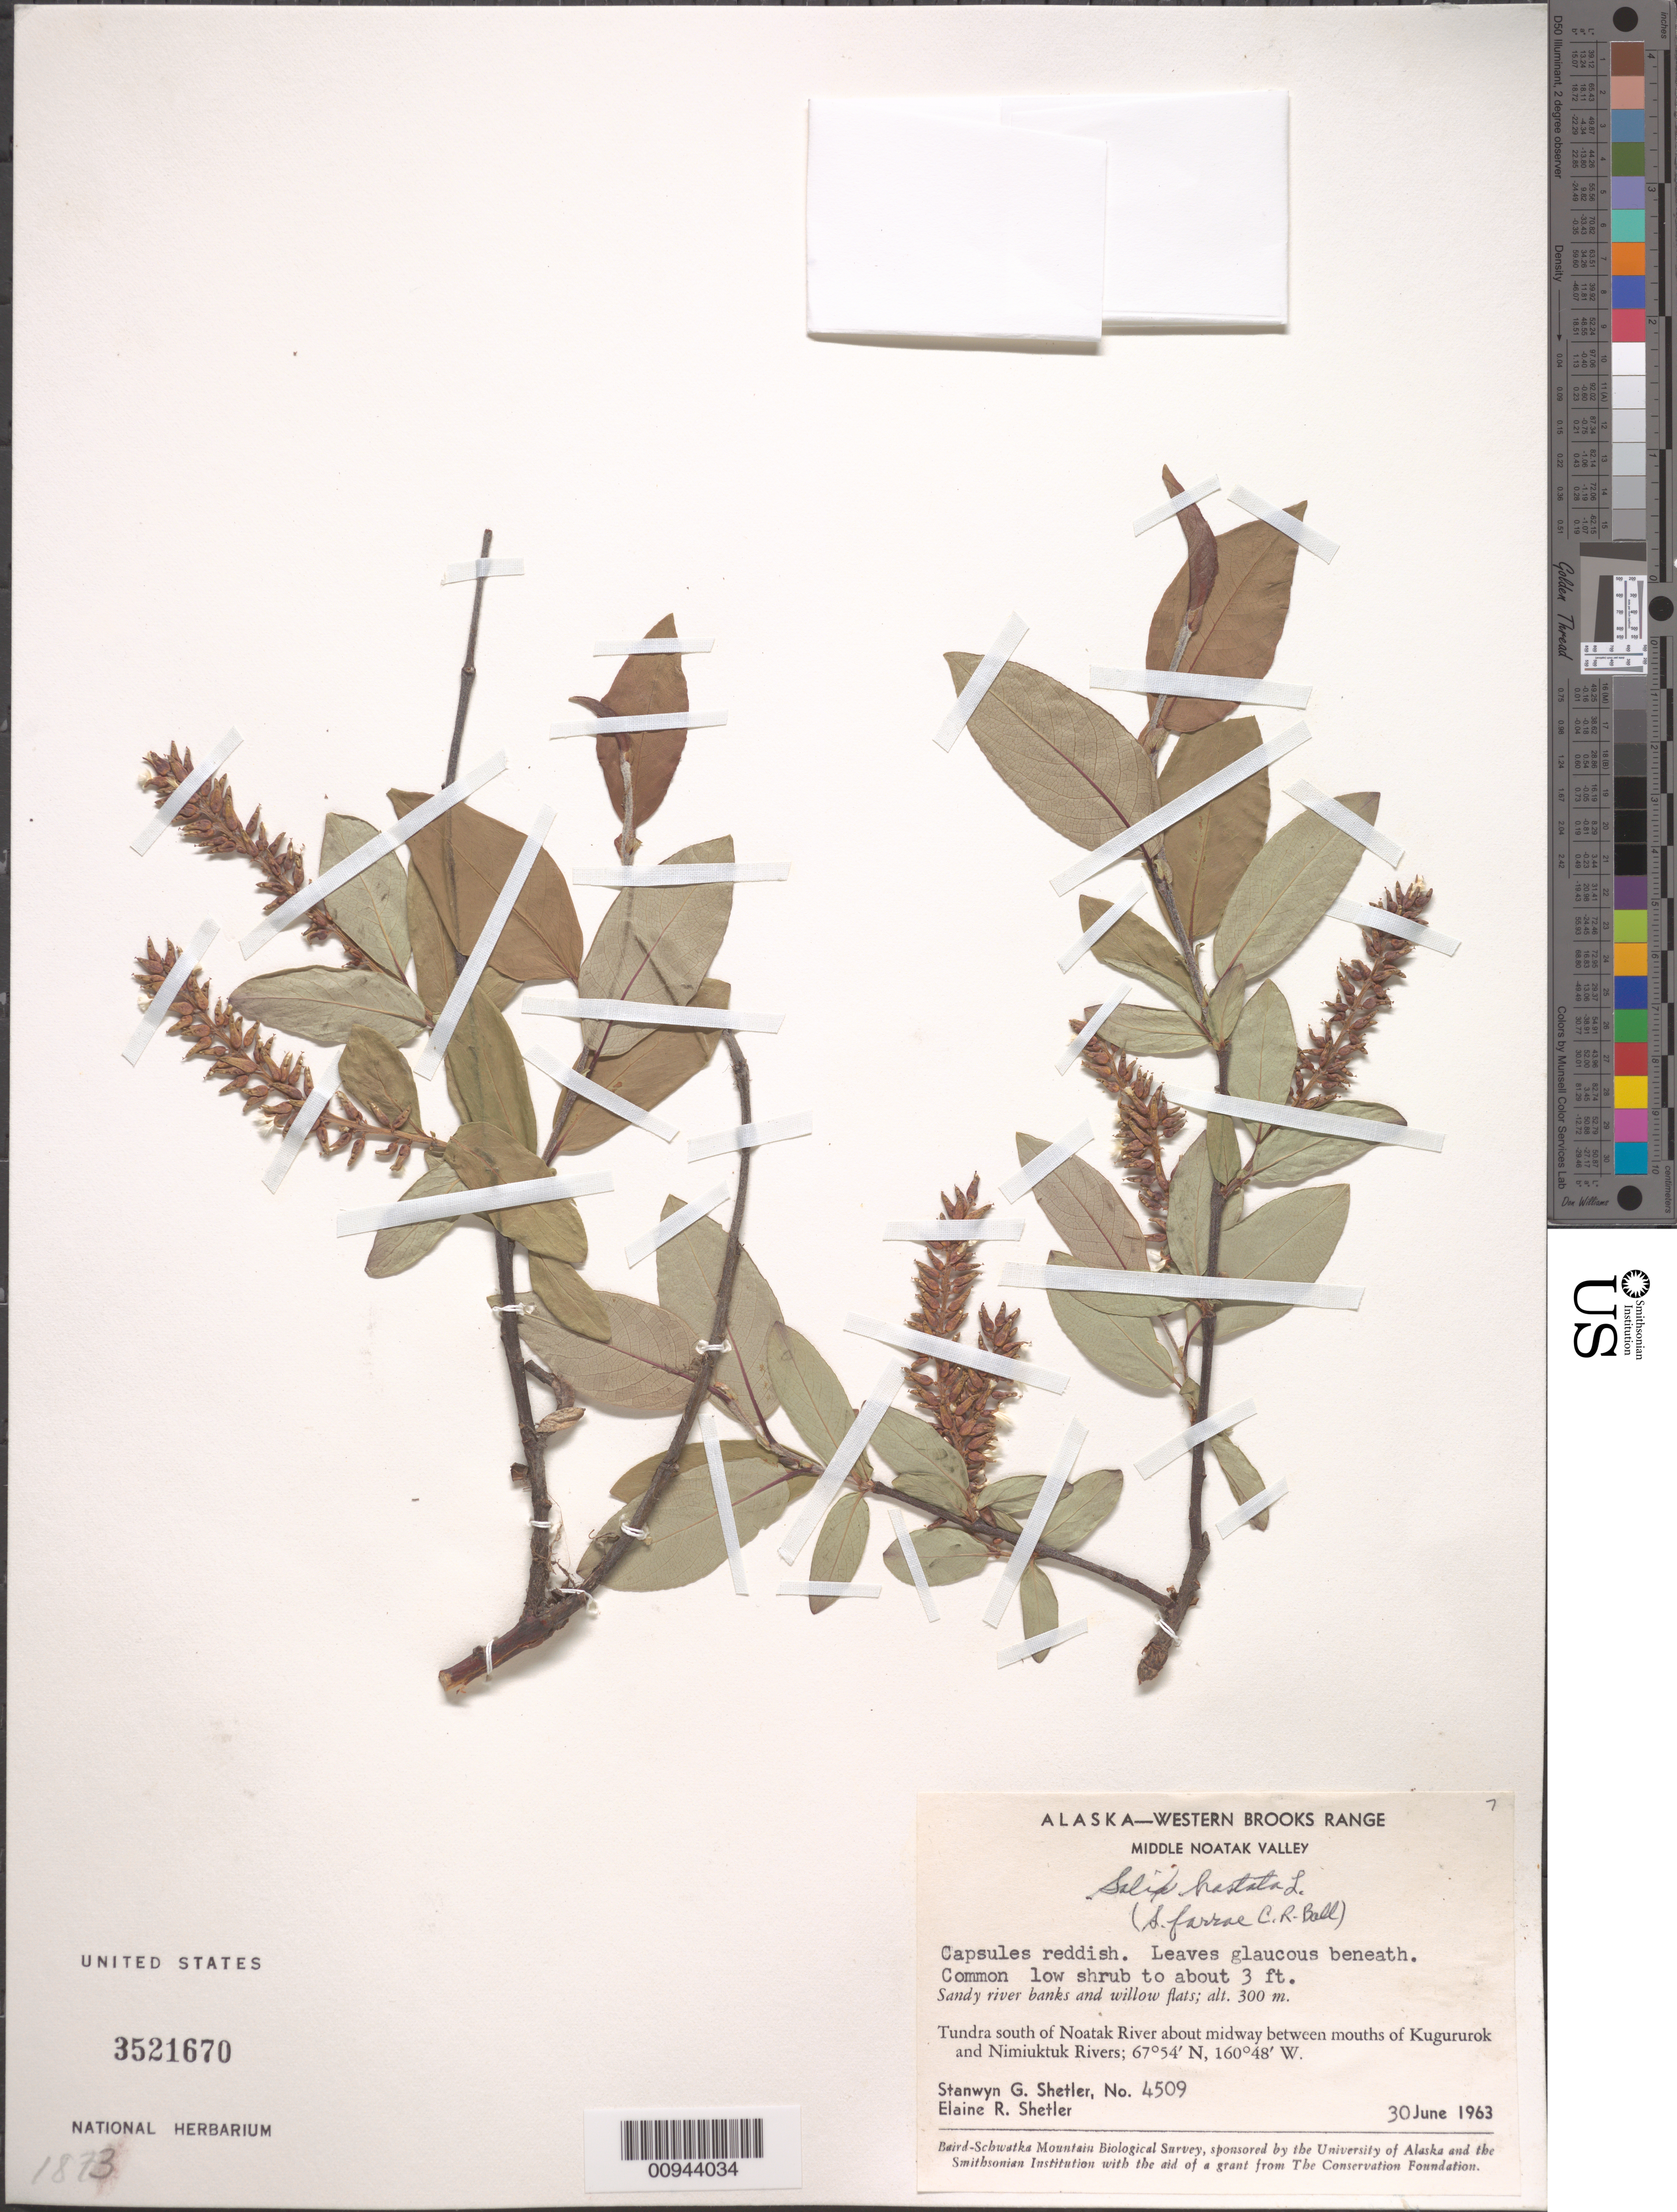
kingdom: Plantae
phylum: Tracheophyta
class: Magnoliopsida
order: Malpighiales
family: Salicaceae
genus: Salix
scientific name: Salix hastata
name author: L.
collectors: S. Shetler & E. R. Shetler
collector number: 4509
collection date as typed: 30 Jun 1963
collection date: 1963-06-30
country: United States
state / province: Alaska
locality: S of Noatak River about midway between mouths of Kugururok and Nimiuktuk Rivers. Western Brooks Range, Middle Noatak Valley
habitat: Tundra. Sandy river banks and willow flats.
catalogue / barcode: US 3521670